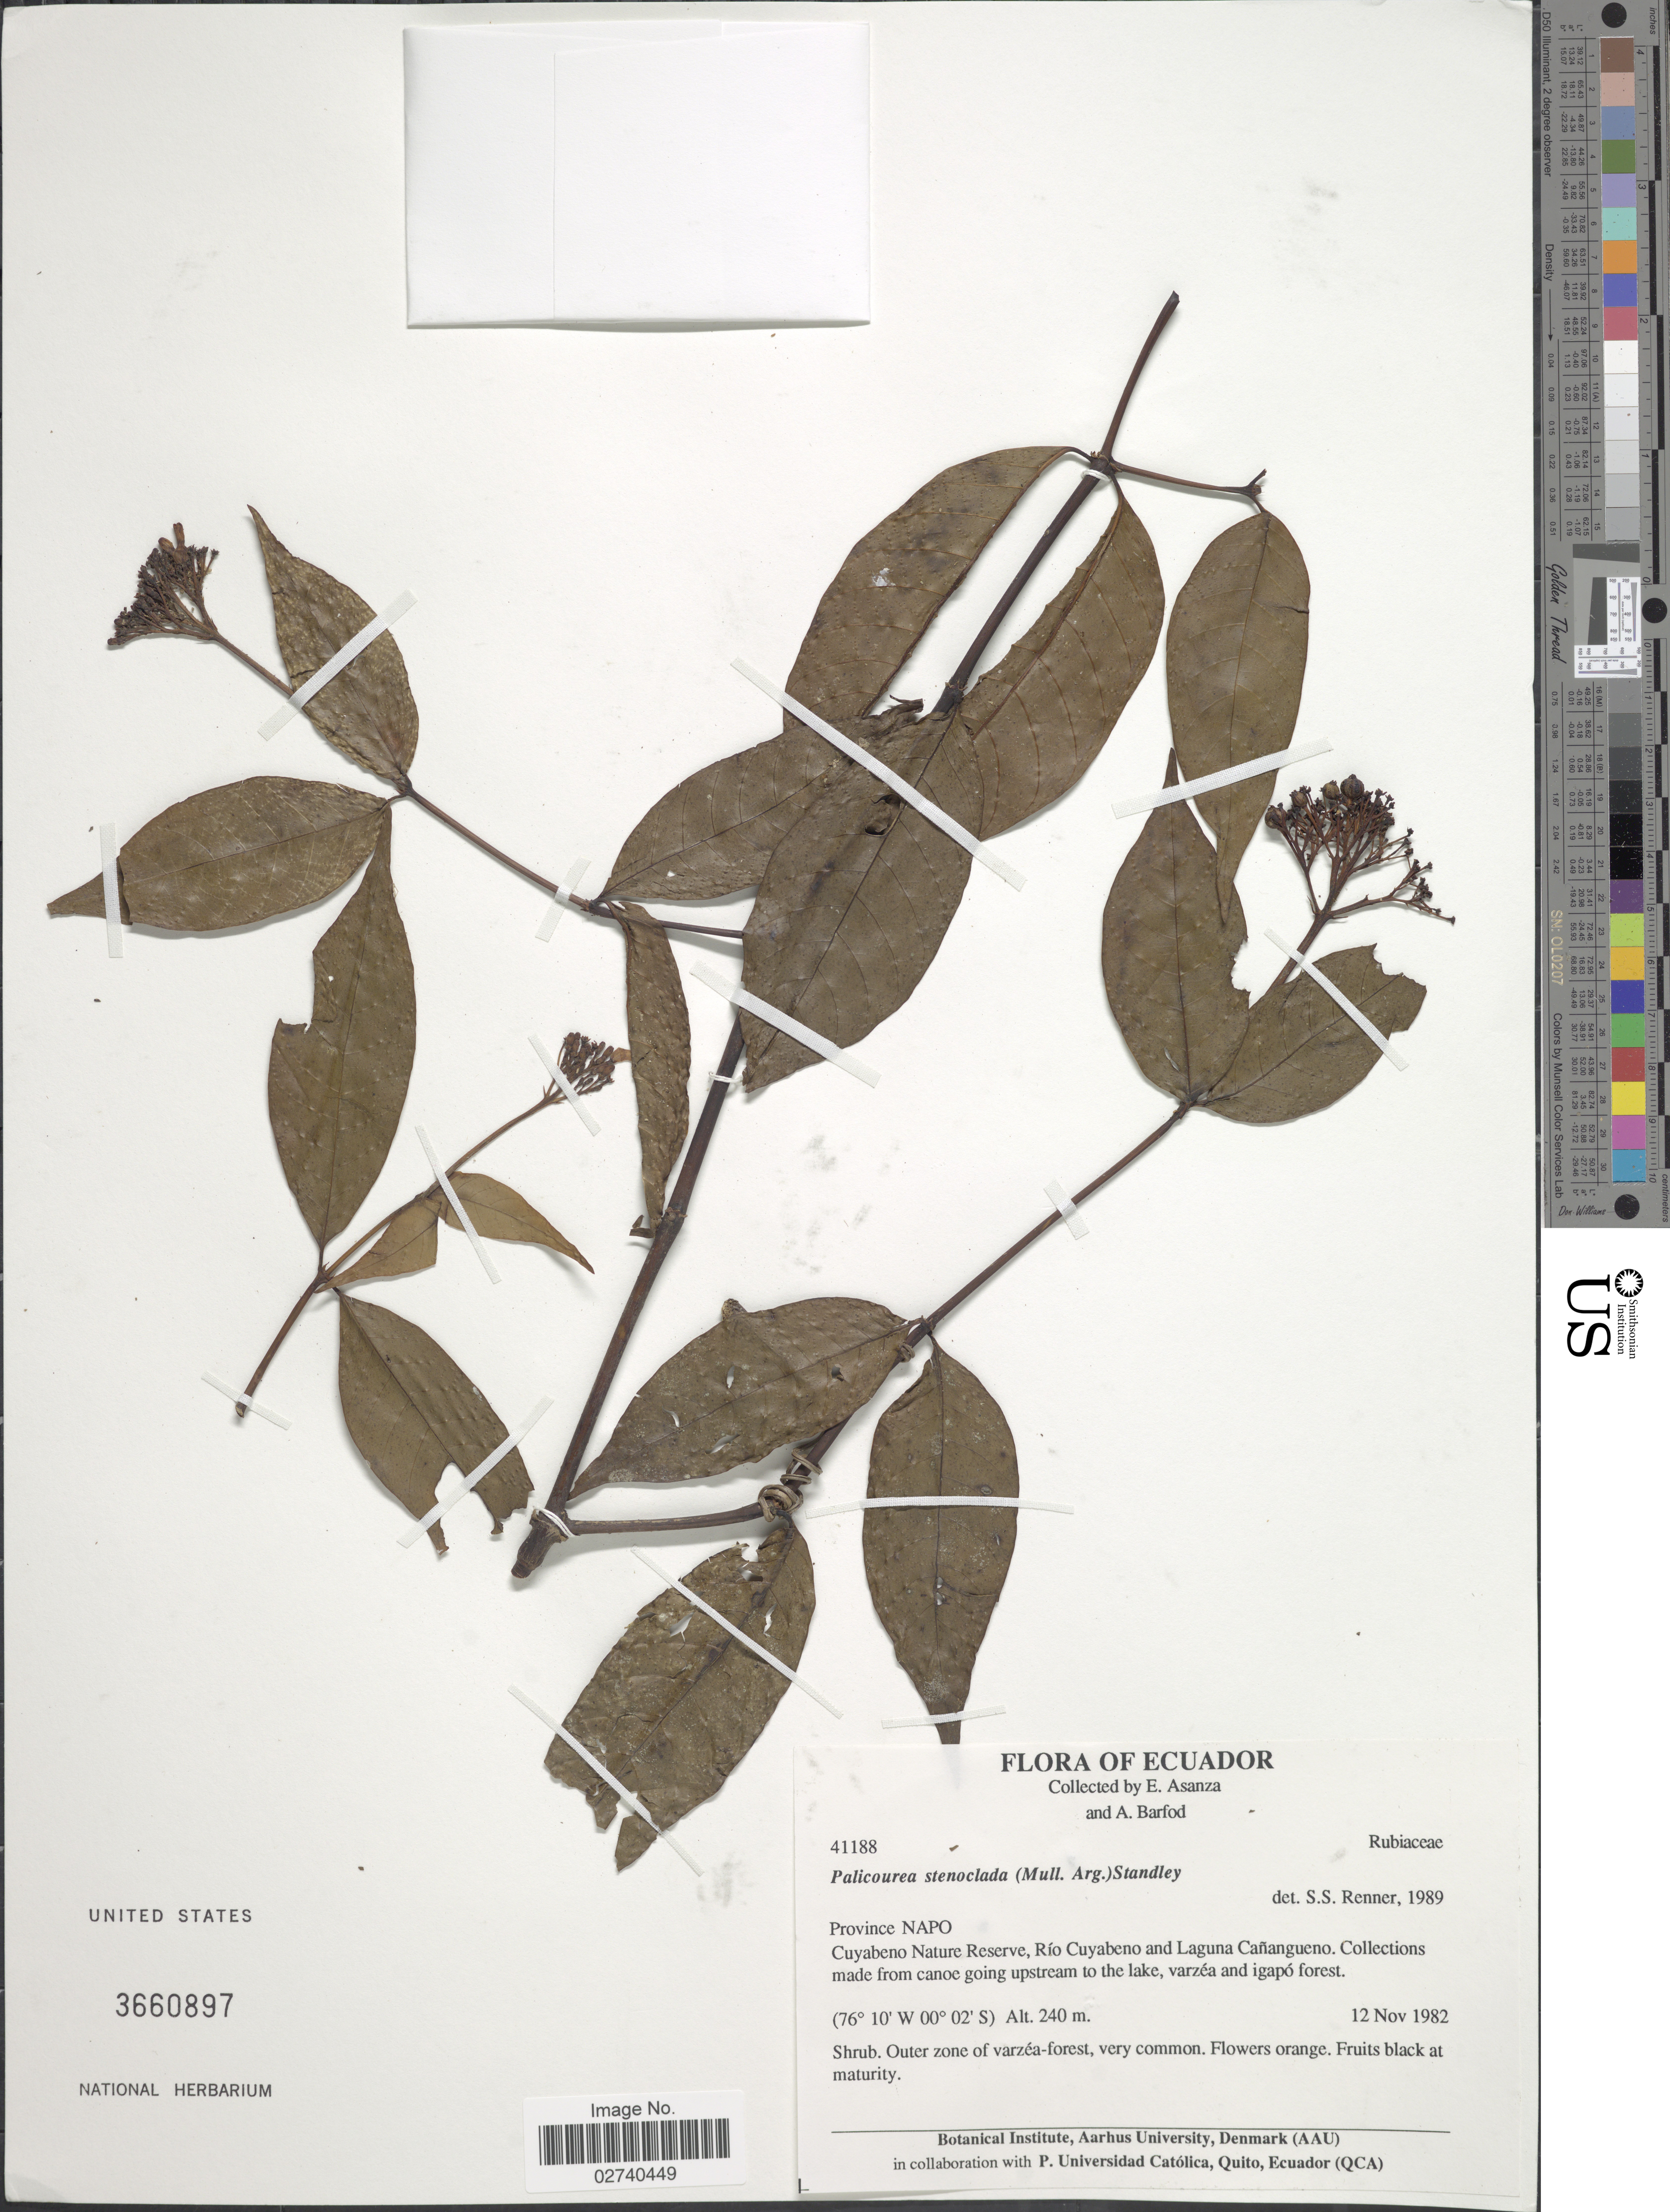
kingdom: Plantae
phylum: Tracheophyta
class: Magnoliopsida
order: Gentianales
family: Rubiaceae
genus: Palicourea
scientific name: Palicourea stenoclada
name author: (Müll. Arg.) Standl.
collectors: E. Asanza & A. Barfod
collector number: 41188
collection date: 1982-11-12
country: Ecuador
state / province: Napo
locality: Cuyabeno Nature Reserve, Río Cuyabeno and Laguna Cañangueno.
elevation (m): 240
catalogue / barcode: US 3660897